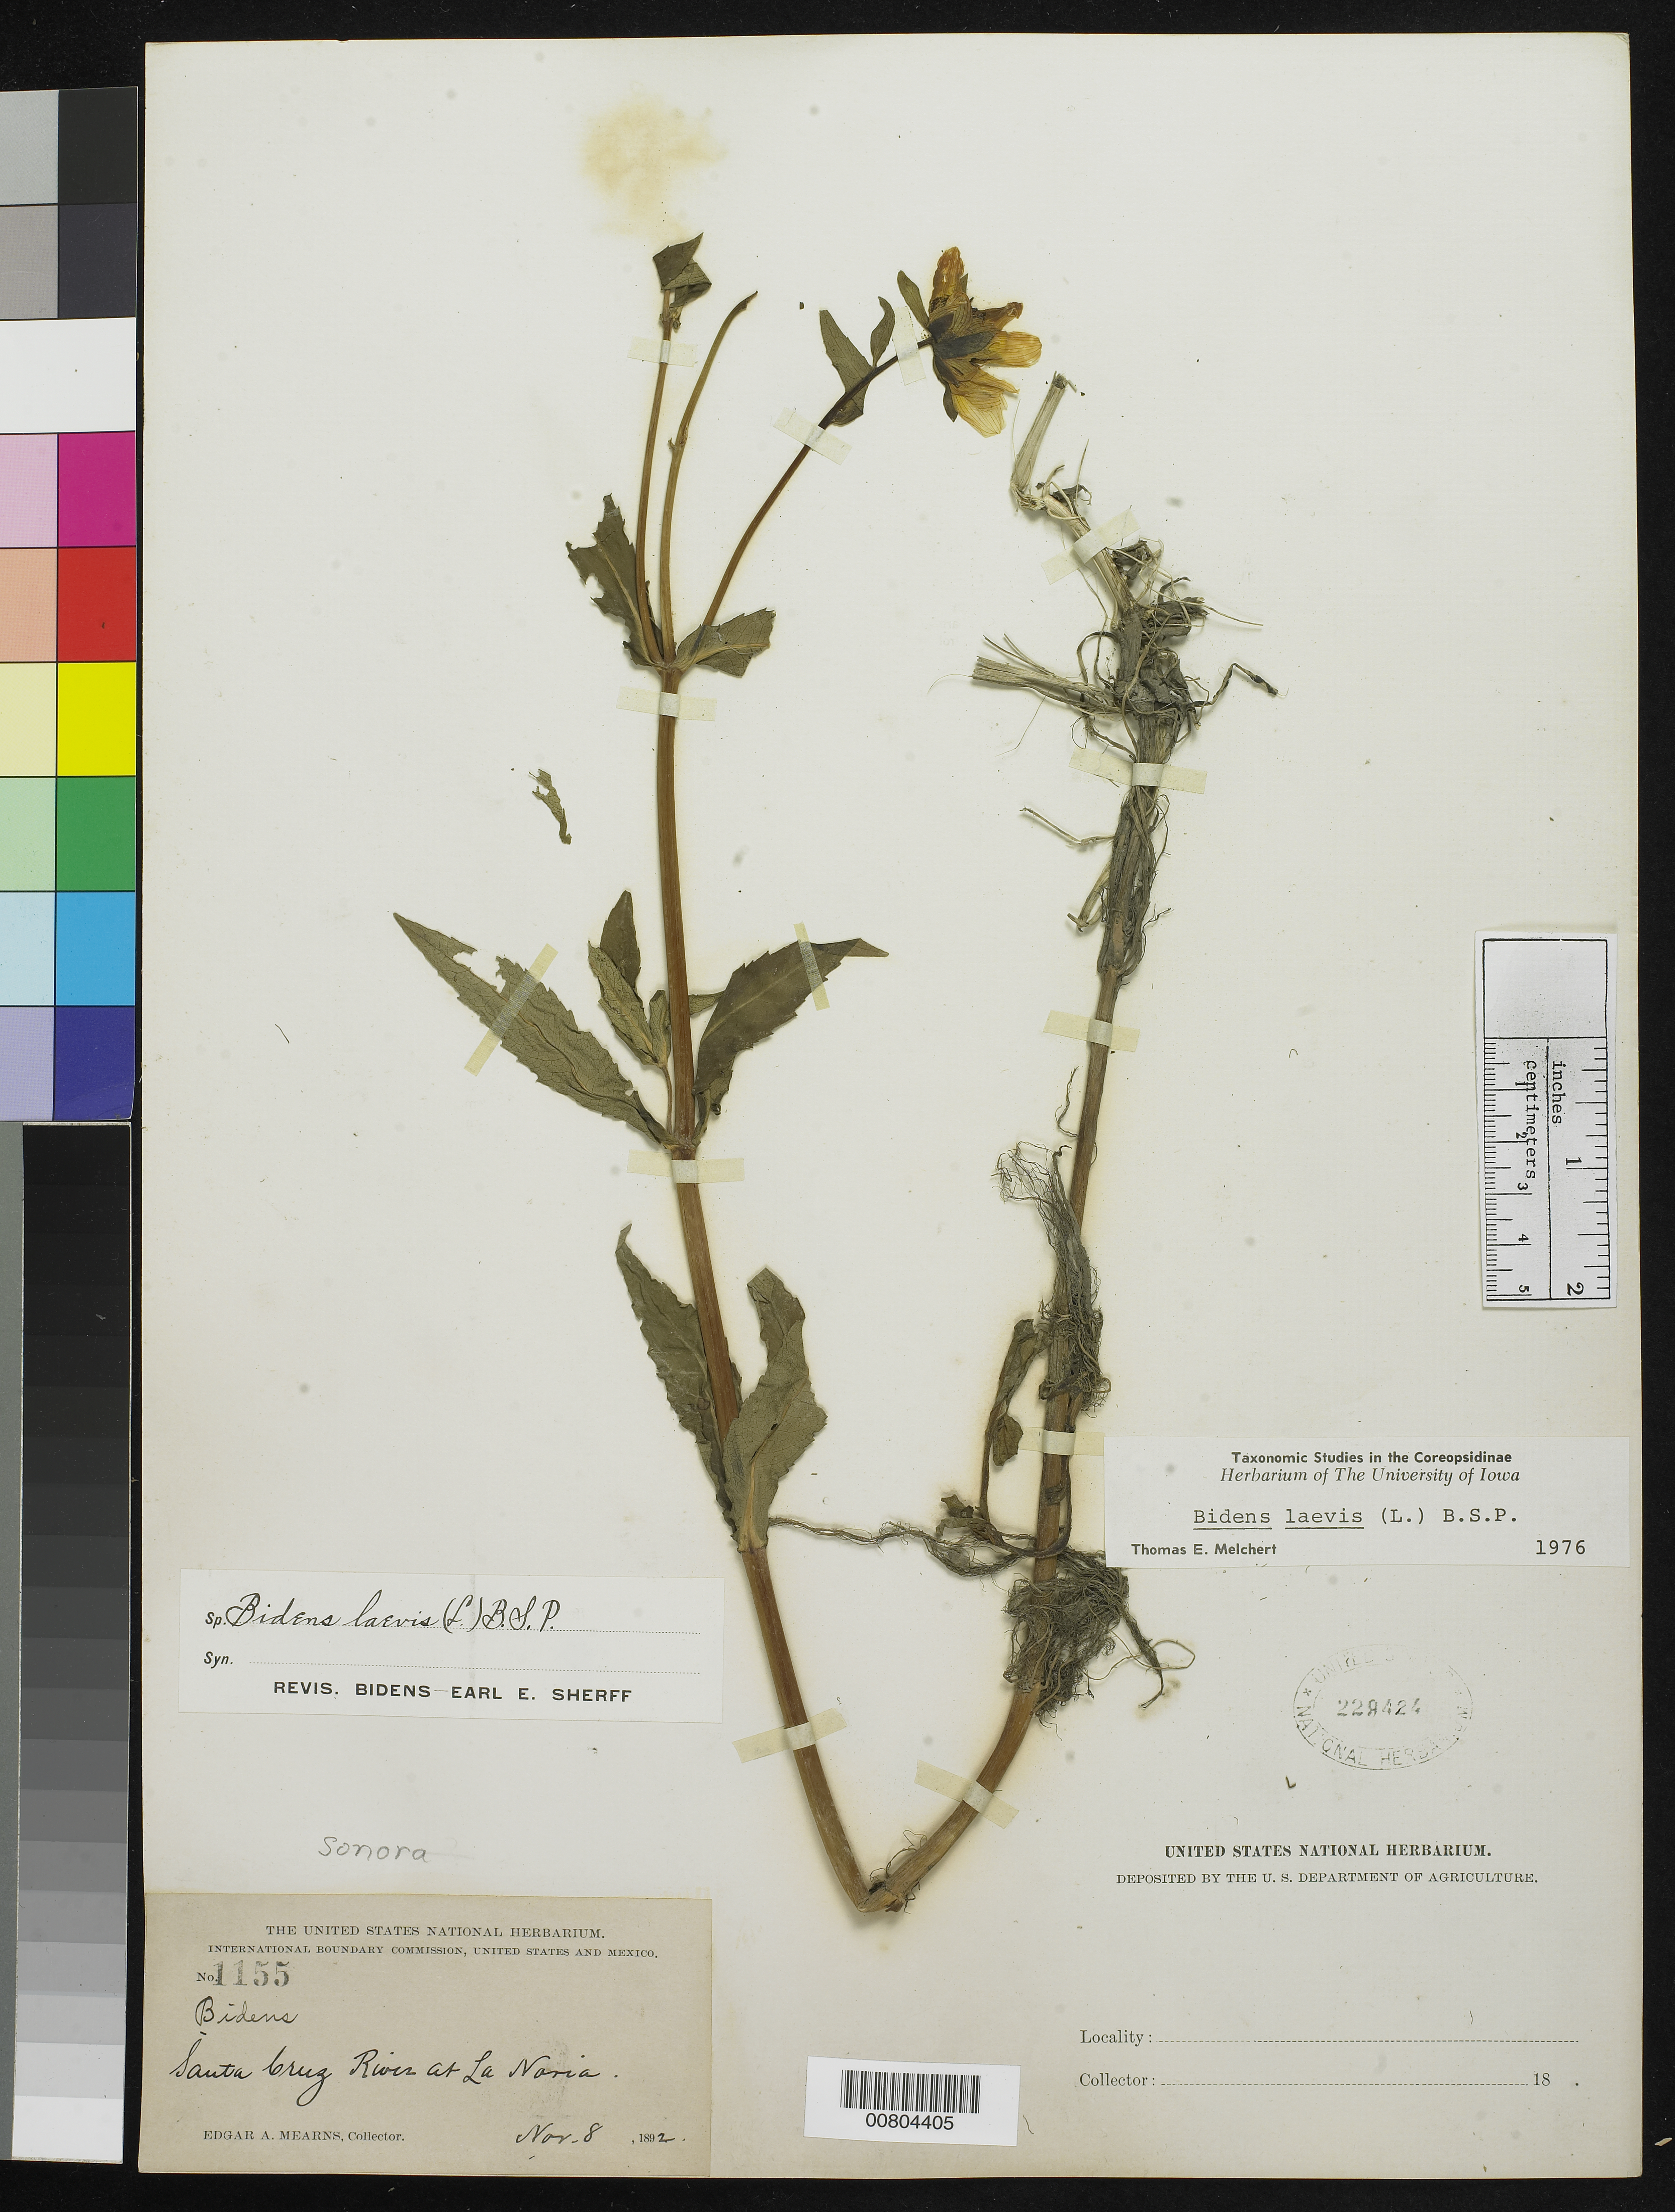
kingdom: Plantae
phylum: Tracheophyta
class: Magnoliopsida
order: Asterales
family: Asteraceae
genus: Bidens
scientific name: Bidens laevis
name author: (L.) Britton, Stearns & Poggenb.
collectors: E. A. Mearns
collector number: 1155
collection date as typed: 08 Nov 1892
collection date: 1892-11-08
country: Mexico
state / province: Sonora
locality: Santa Cruz River at La Noria.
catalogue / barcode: US 229424